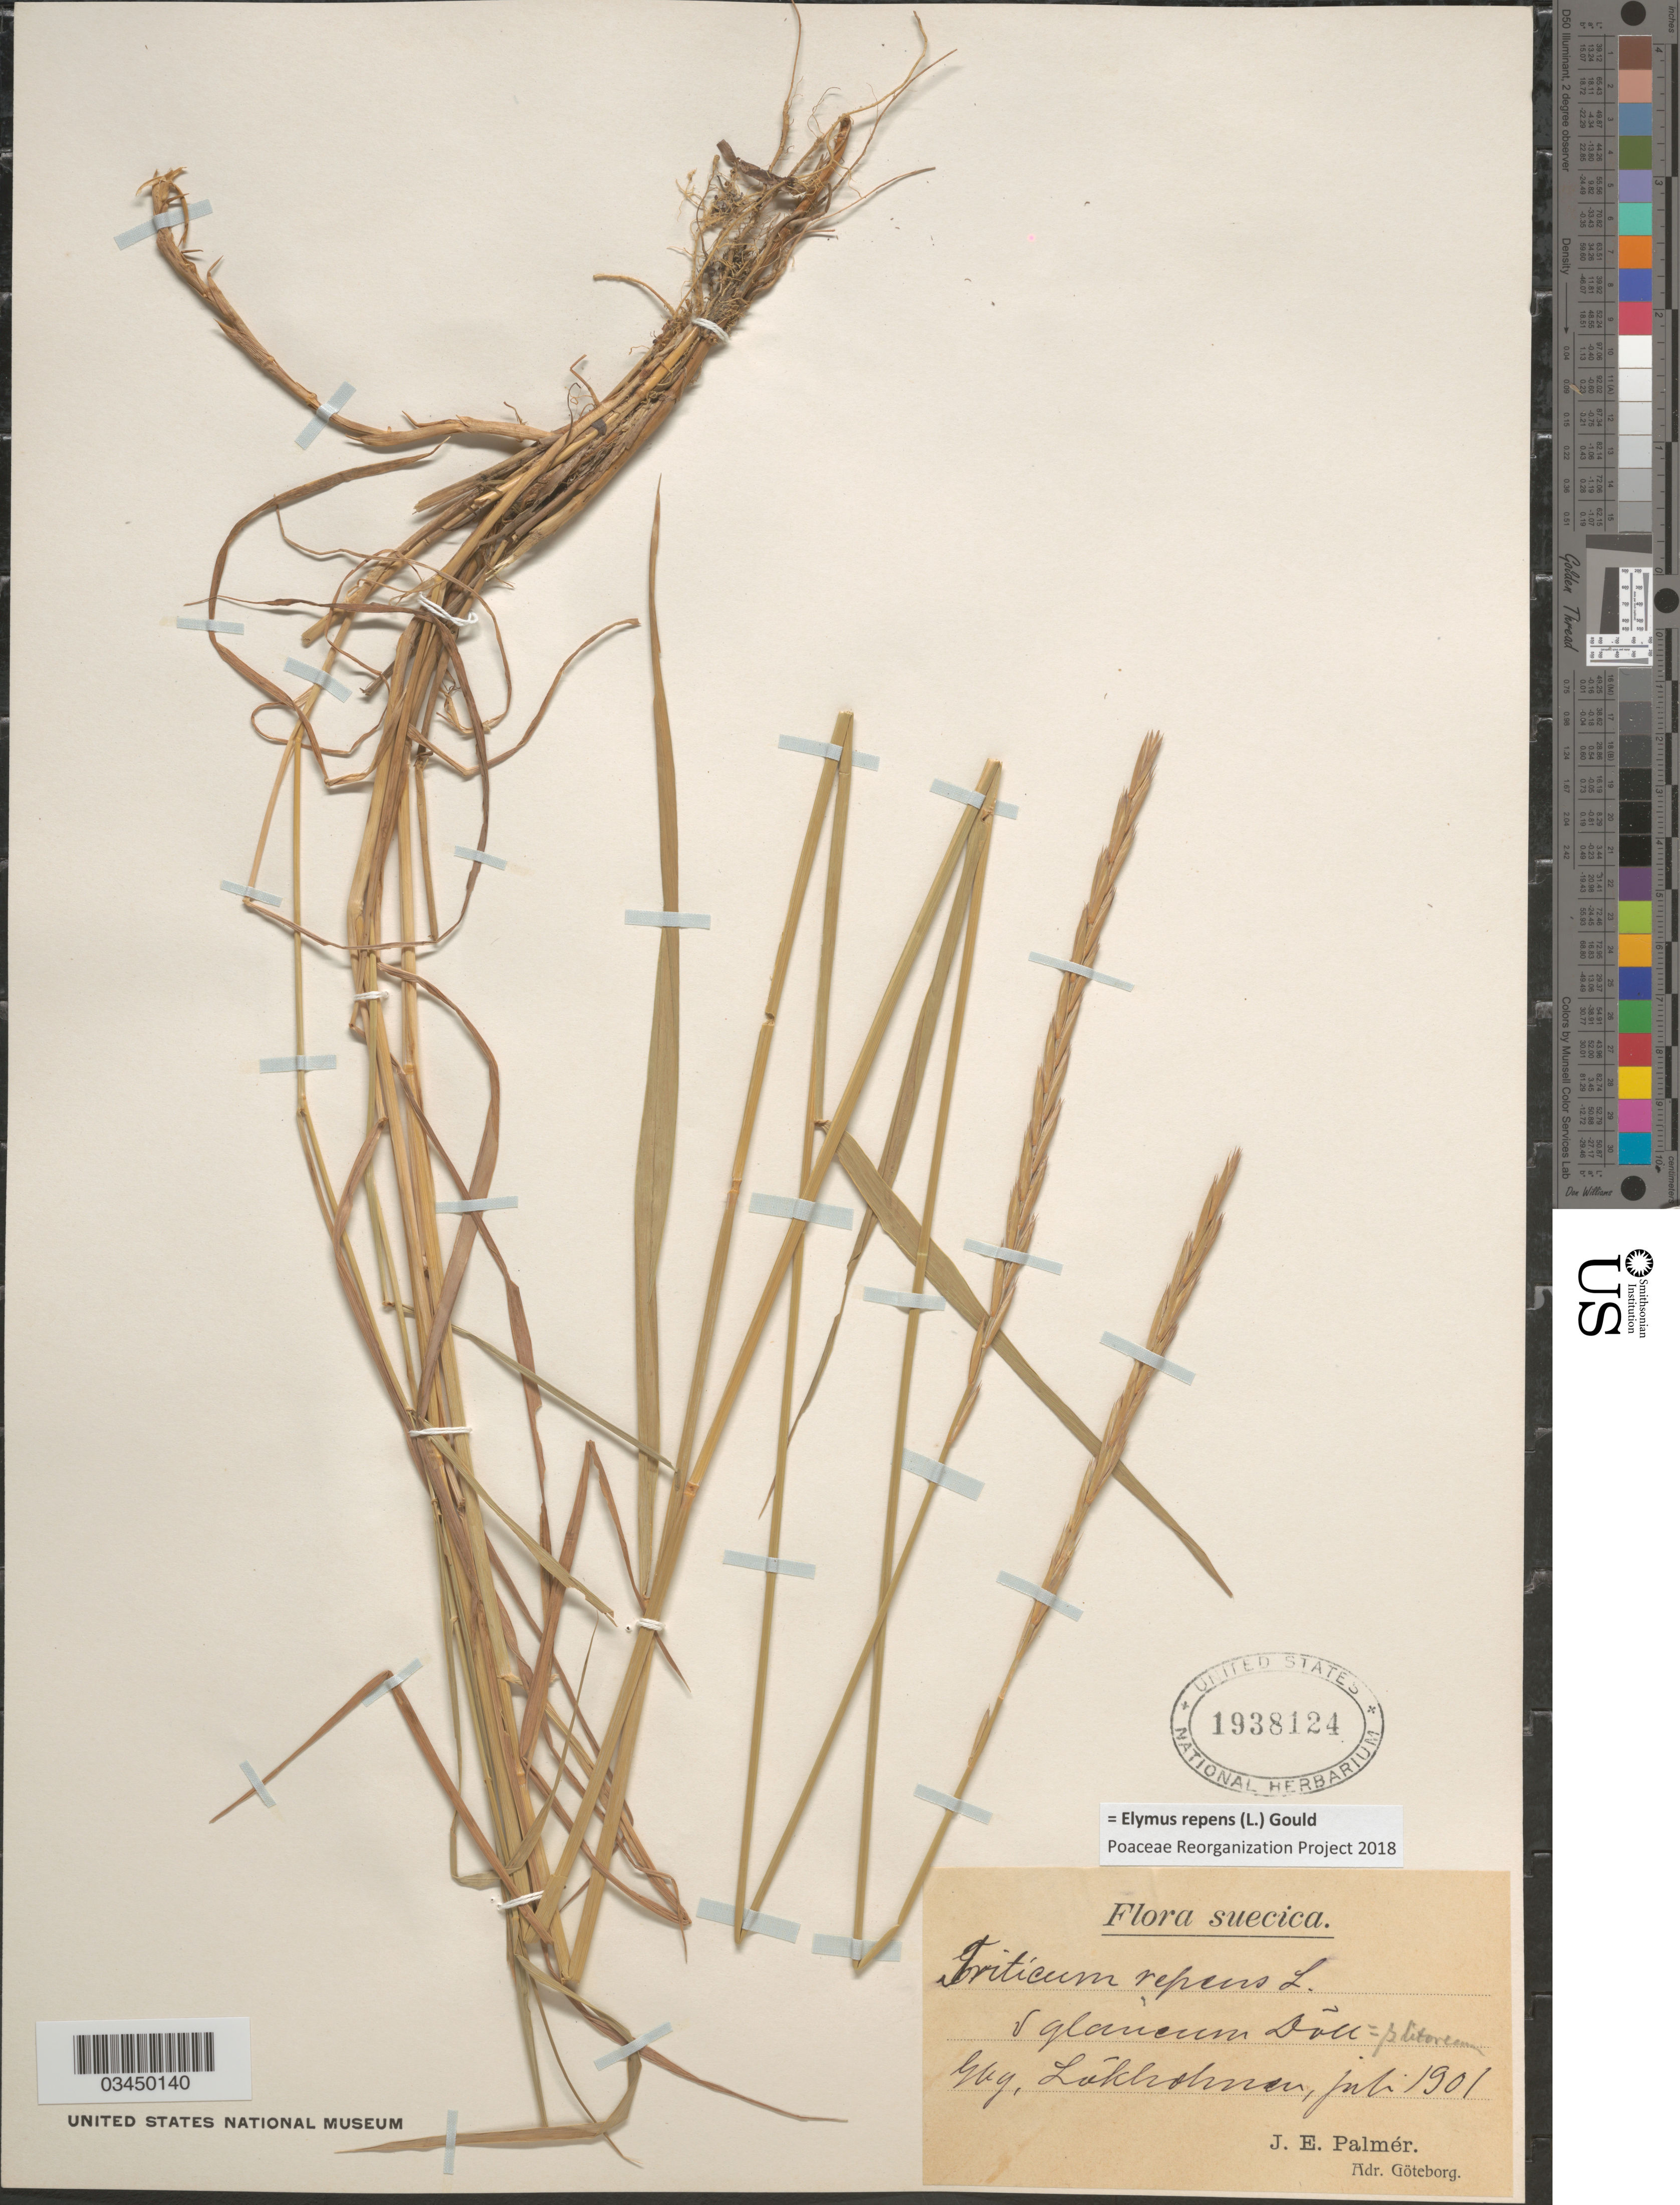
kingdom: Plantae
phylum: Tracheophyta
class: Liliopsida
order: Poales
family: Poaceae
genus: Elymus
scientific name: Elymus repens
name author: (L.) Gould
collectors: J. E. Palmér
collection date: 1901-07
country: Sweden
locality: Suecica. Gkg, Lökholmen.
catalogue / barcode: US 1938124